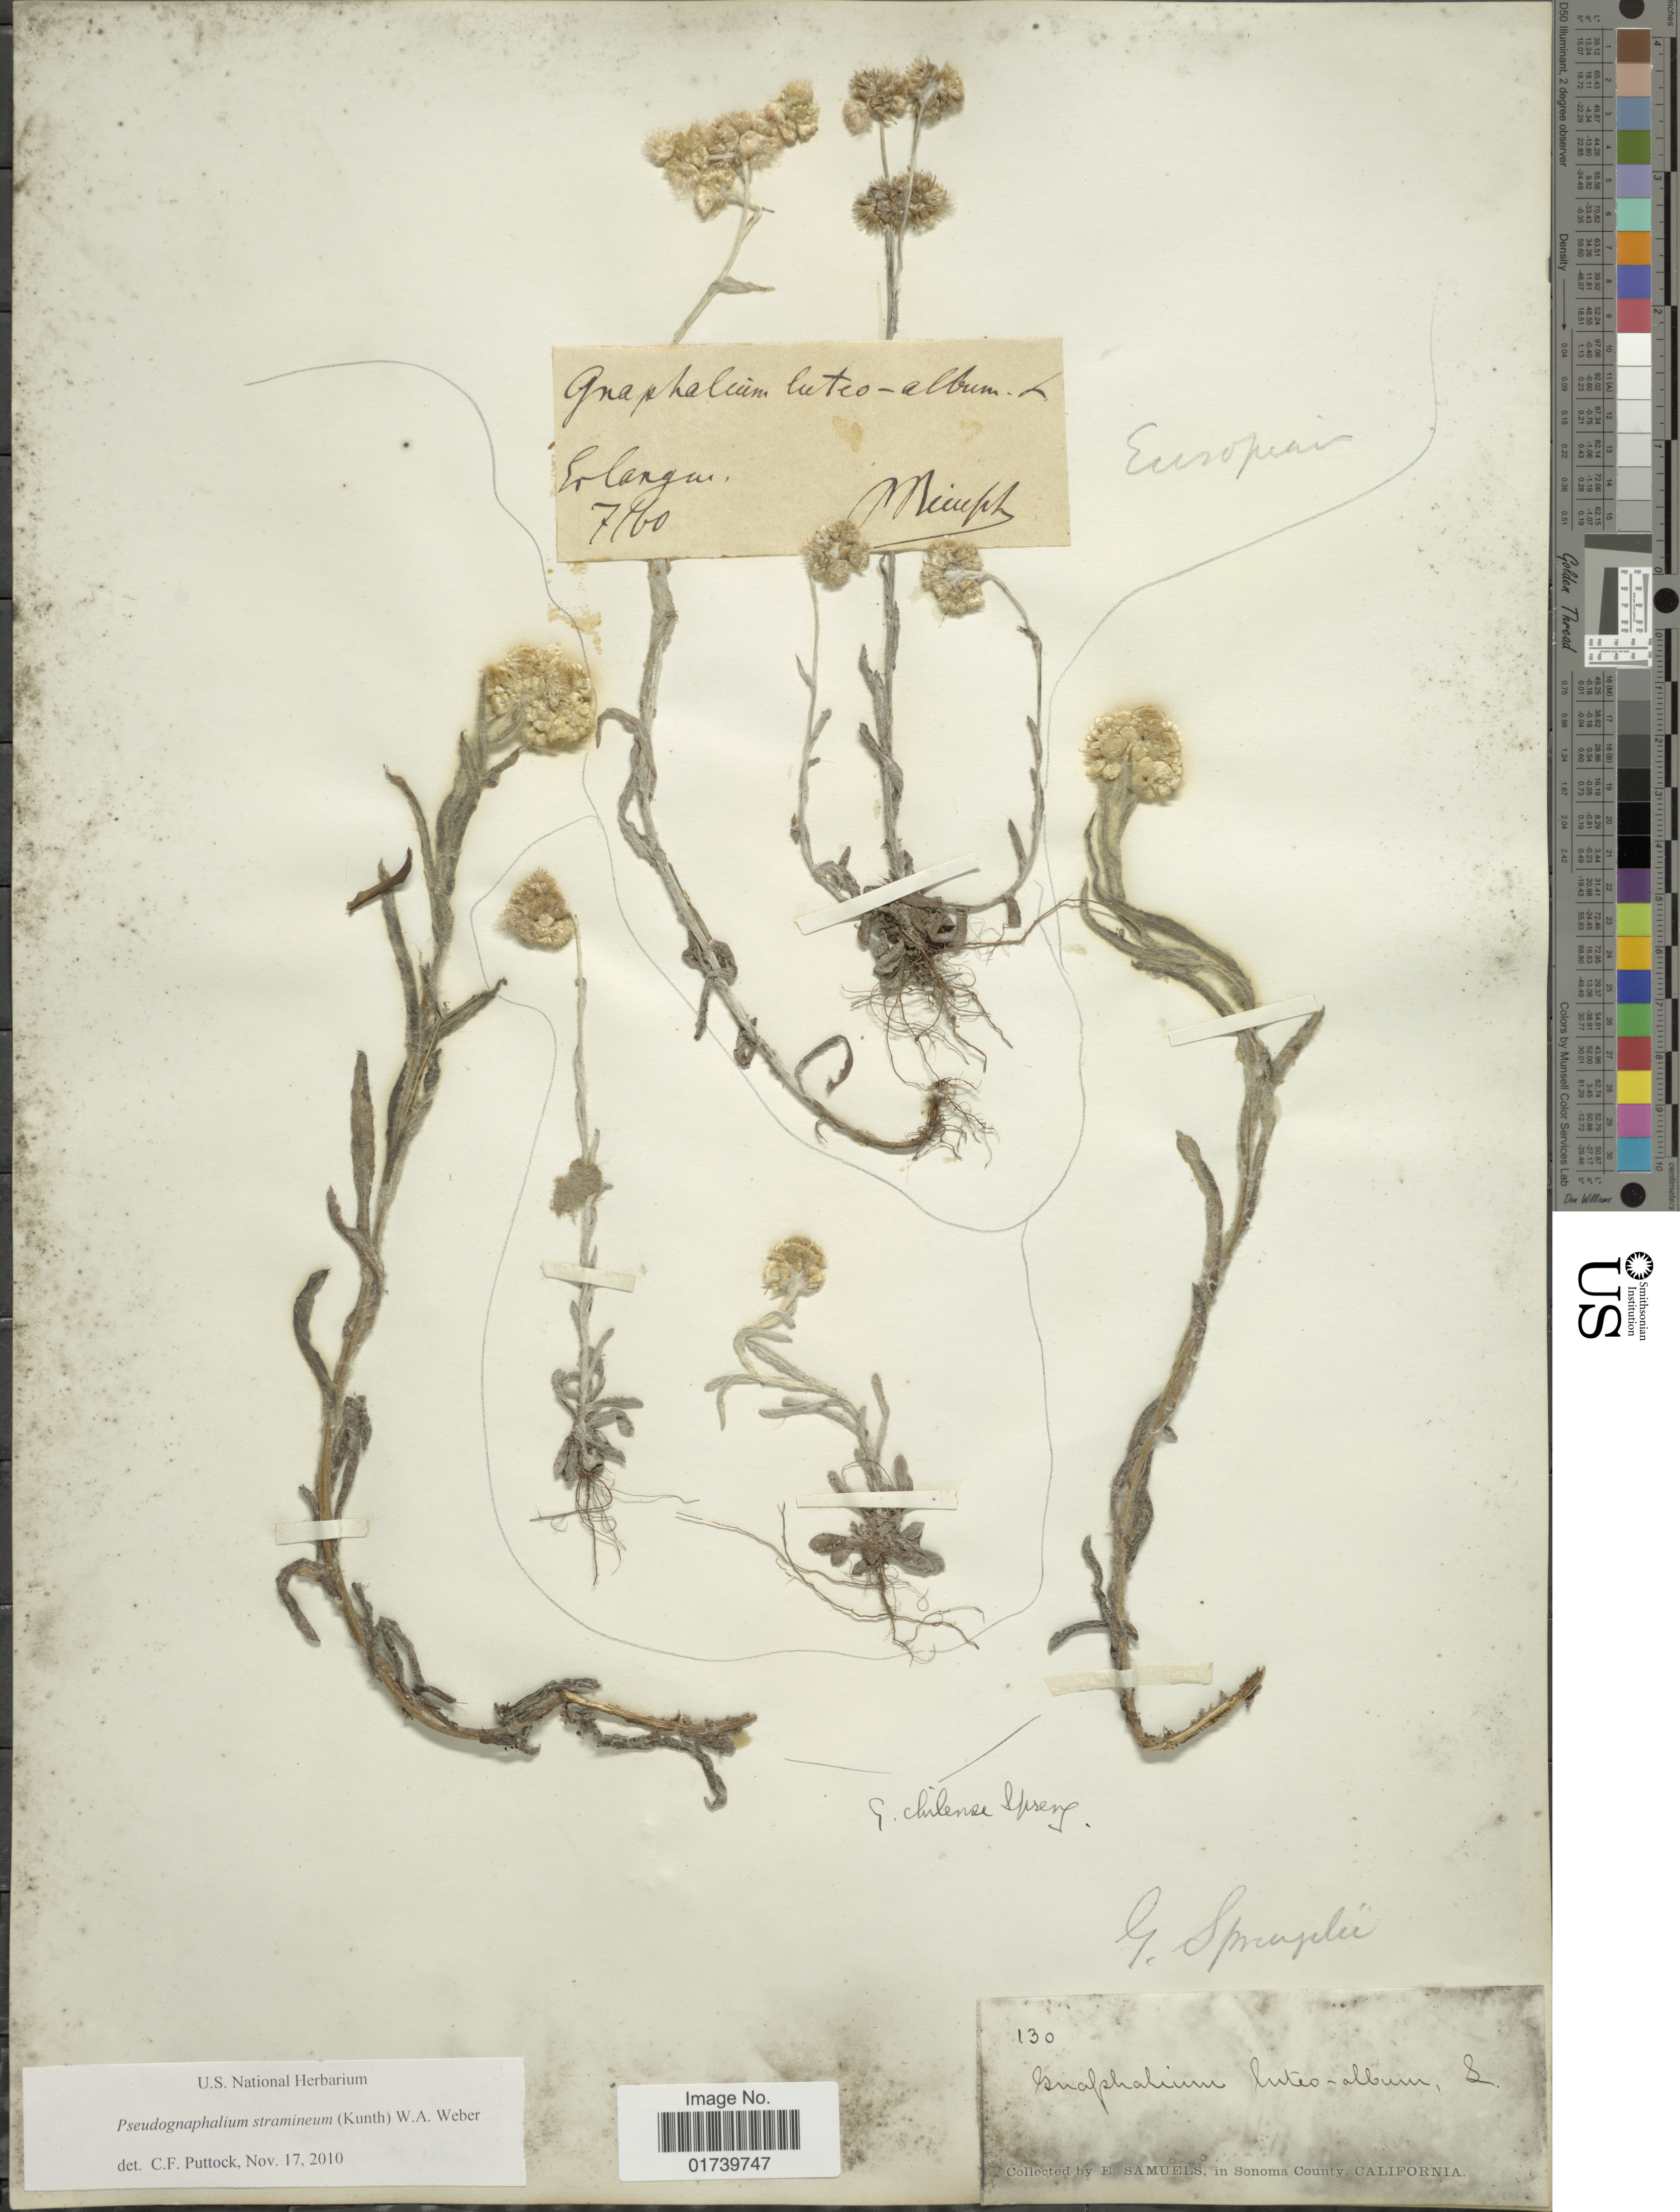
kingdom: Plantae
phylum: Tracheophyta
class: Magnoliopsida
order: Asterales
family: Asteraceae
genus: Pseudognaphalium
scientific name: Pseudognaphalium stramineum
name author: (Kunth) Anderb.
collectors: E. Samuels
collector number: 130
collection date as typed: Transcribed d/m/y: /7/60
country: United States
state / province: California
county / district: Sonoma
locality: In Sonoma County